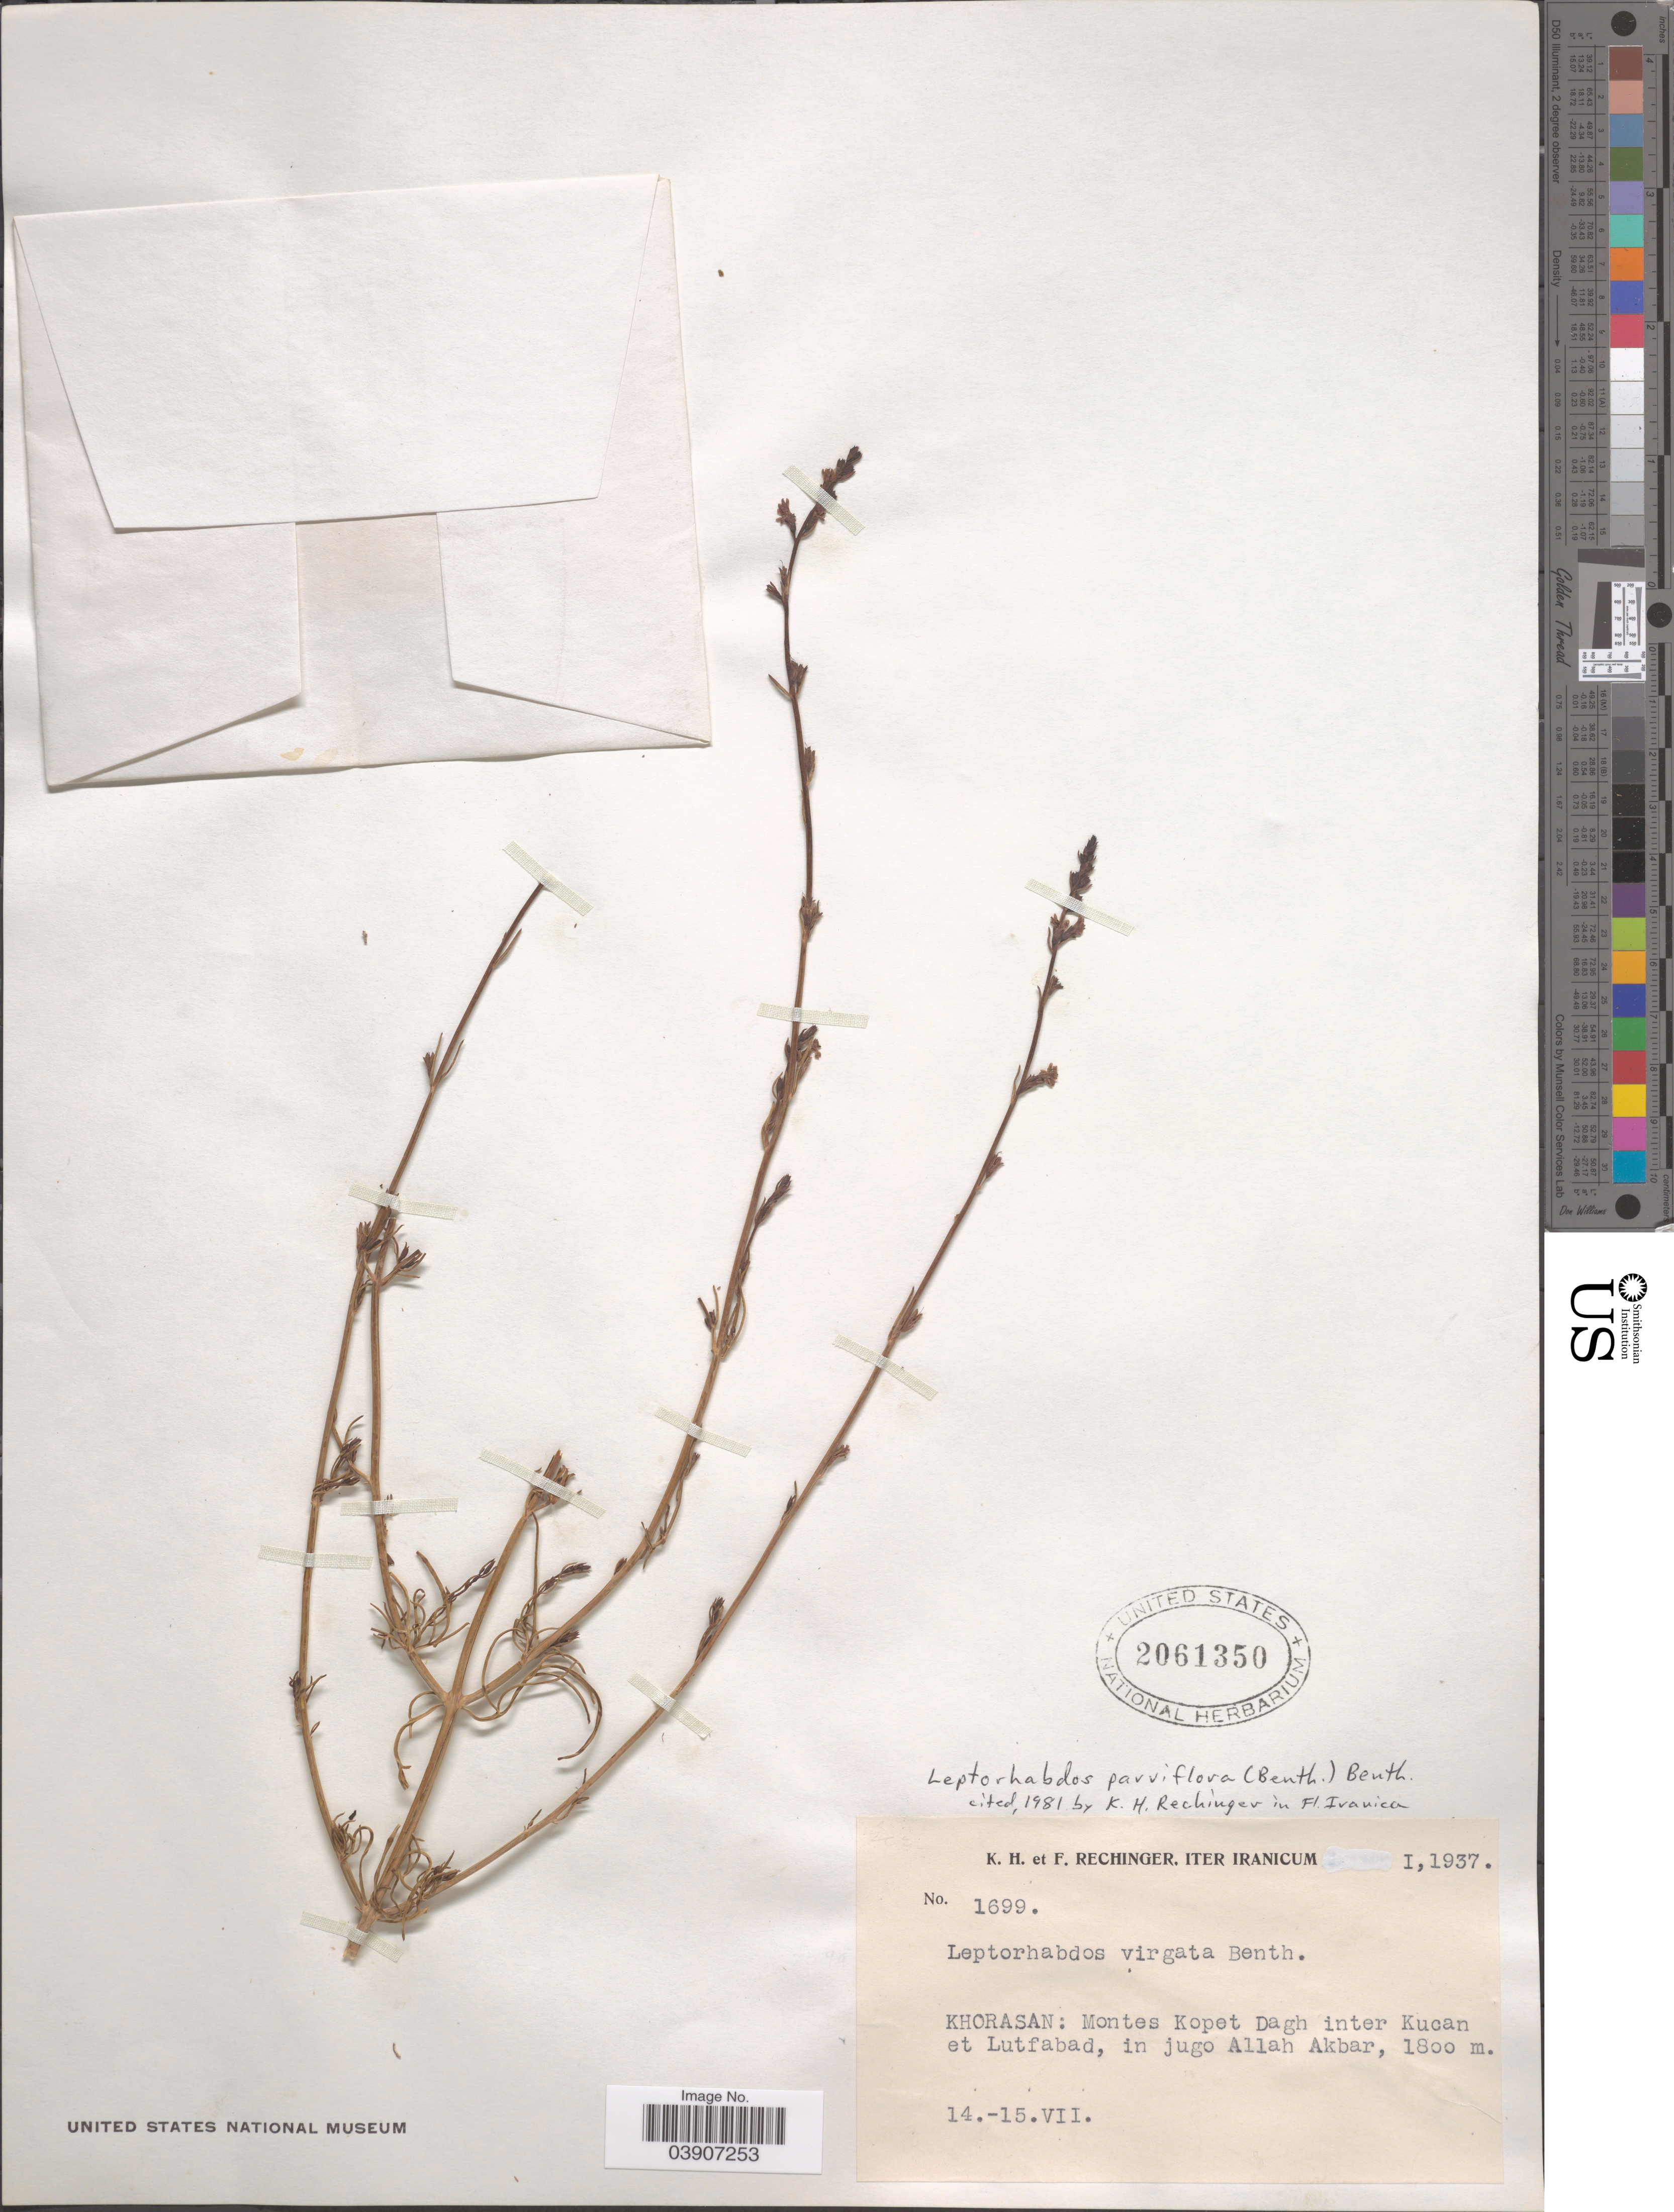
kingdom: Plantae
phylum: Tracheophyta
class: Magnoliopsida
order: Lamiales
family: Orobanchaceae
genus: Leptorhabdos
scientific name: Leptorhabdos parviflora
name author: (Benth.) Benth.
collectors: K. H. Rechinger & F. Rechinger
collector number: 1699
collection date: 1937-07-14/1937-07-15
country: Iran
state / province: Khorasan [obsolete]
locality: Montes Kopet Dagh inter Kucan et Lutfabad, in jugo Allah Akbar.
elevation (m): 1800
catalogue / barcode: US 2061350